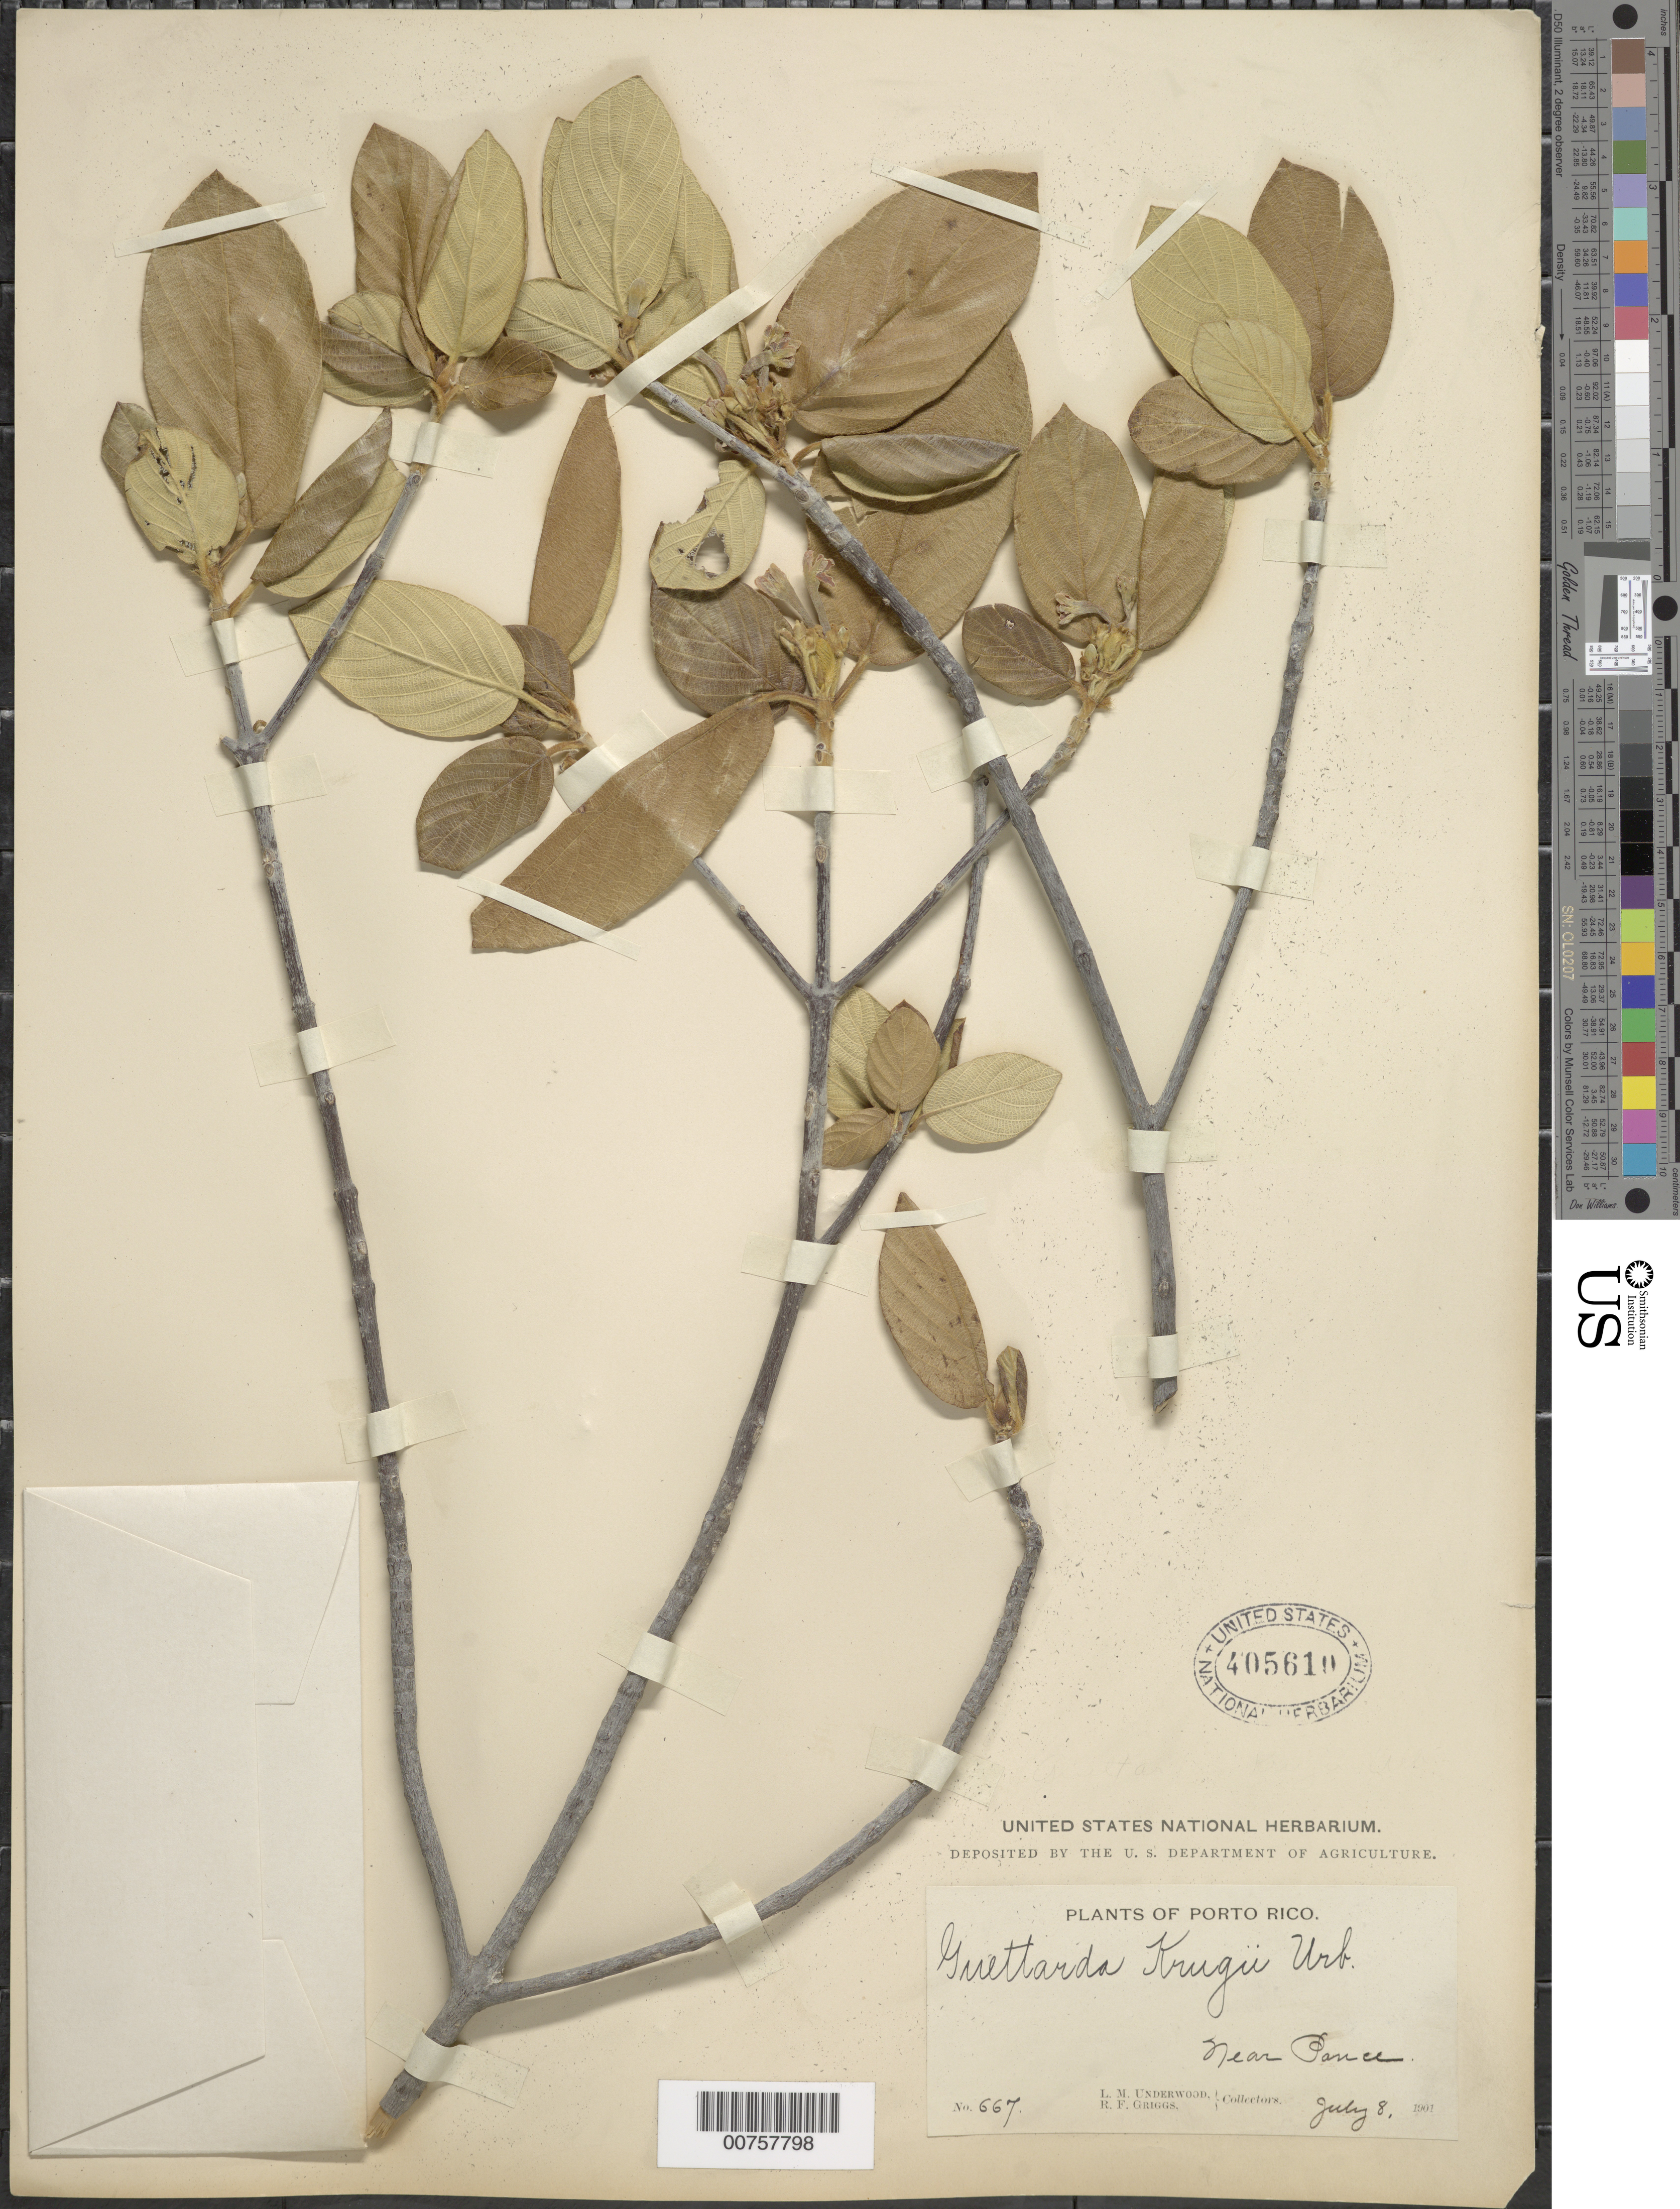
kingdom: Plantae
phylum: Tracheophyta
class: Magnoliopsida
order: Gentianales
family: Rubiaceae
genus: Guettarda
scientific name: Guettarda krugii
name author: Urb.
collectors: L. M. Underwood & R. F. Griggs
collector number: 667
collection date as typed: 08 Jul 1901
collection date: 1901-07-08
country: Puerto Rico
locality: Near Ponce.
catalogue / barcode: US 405619